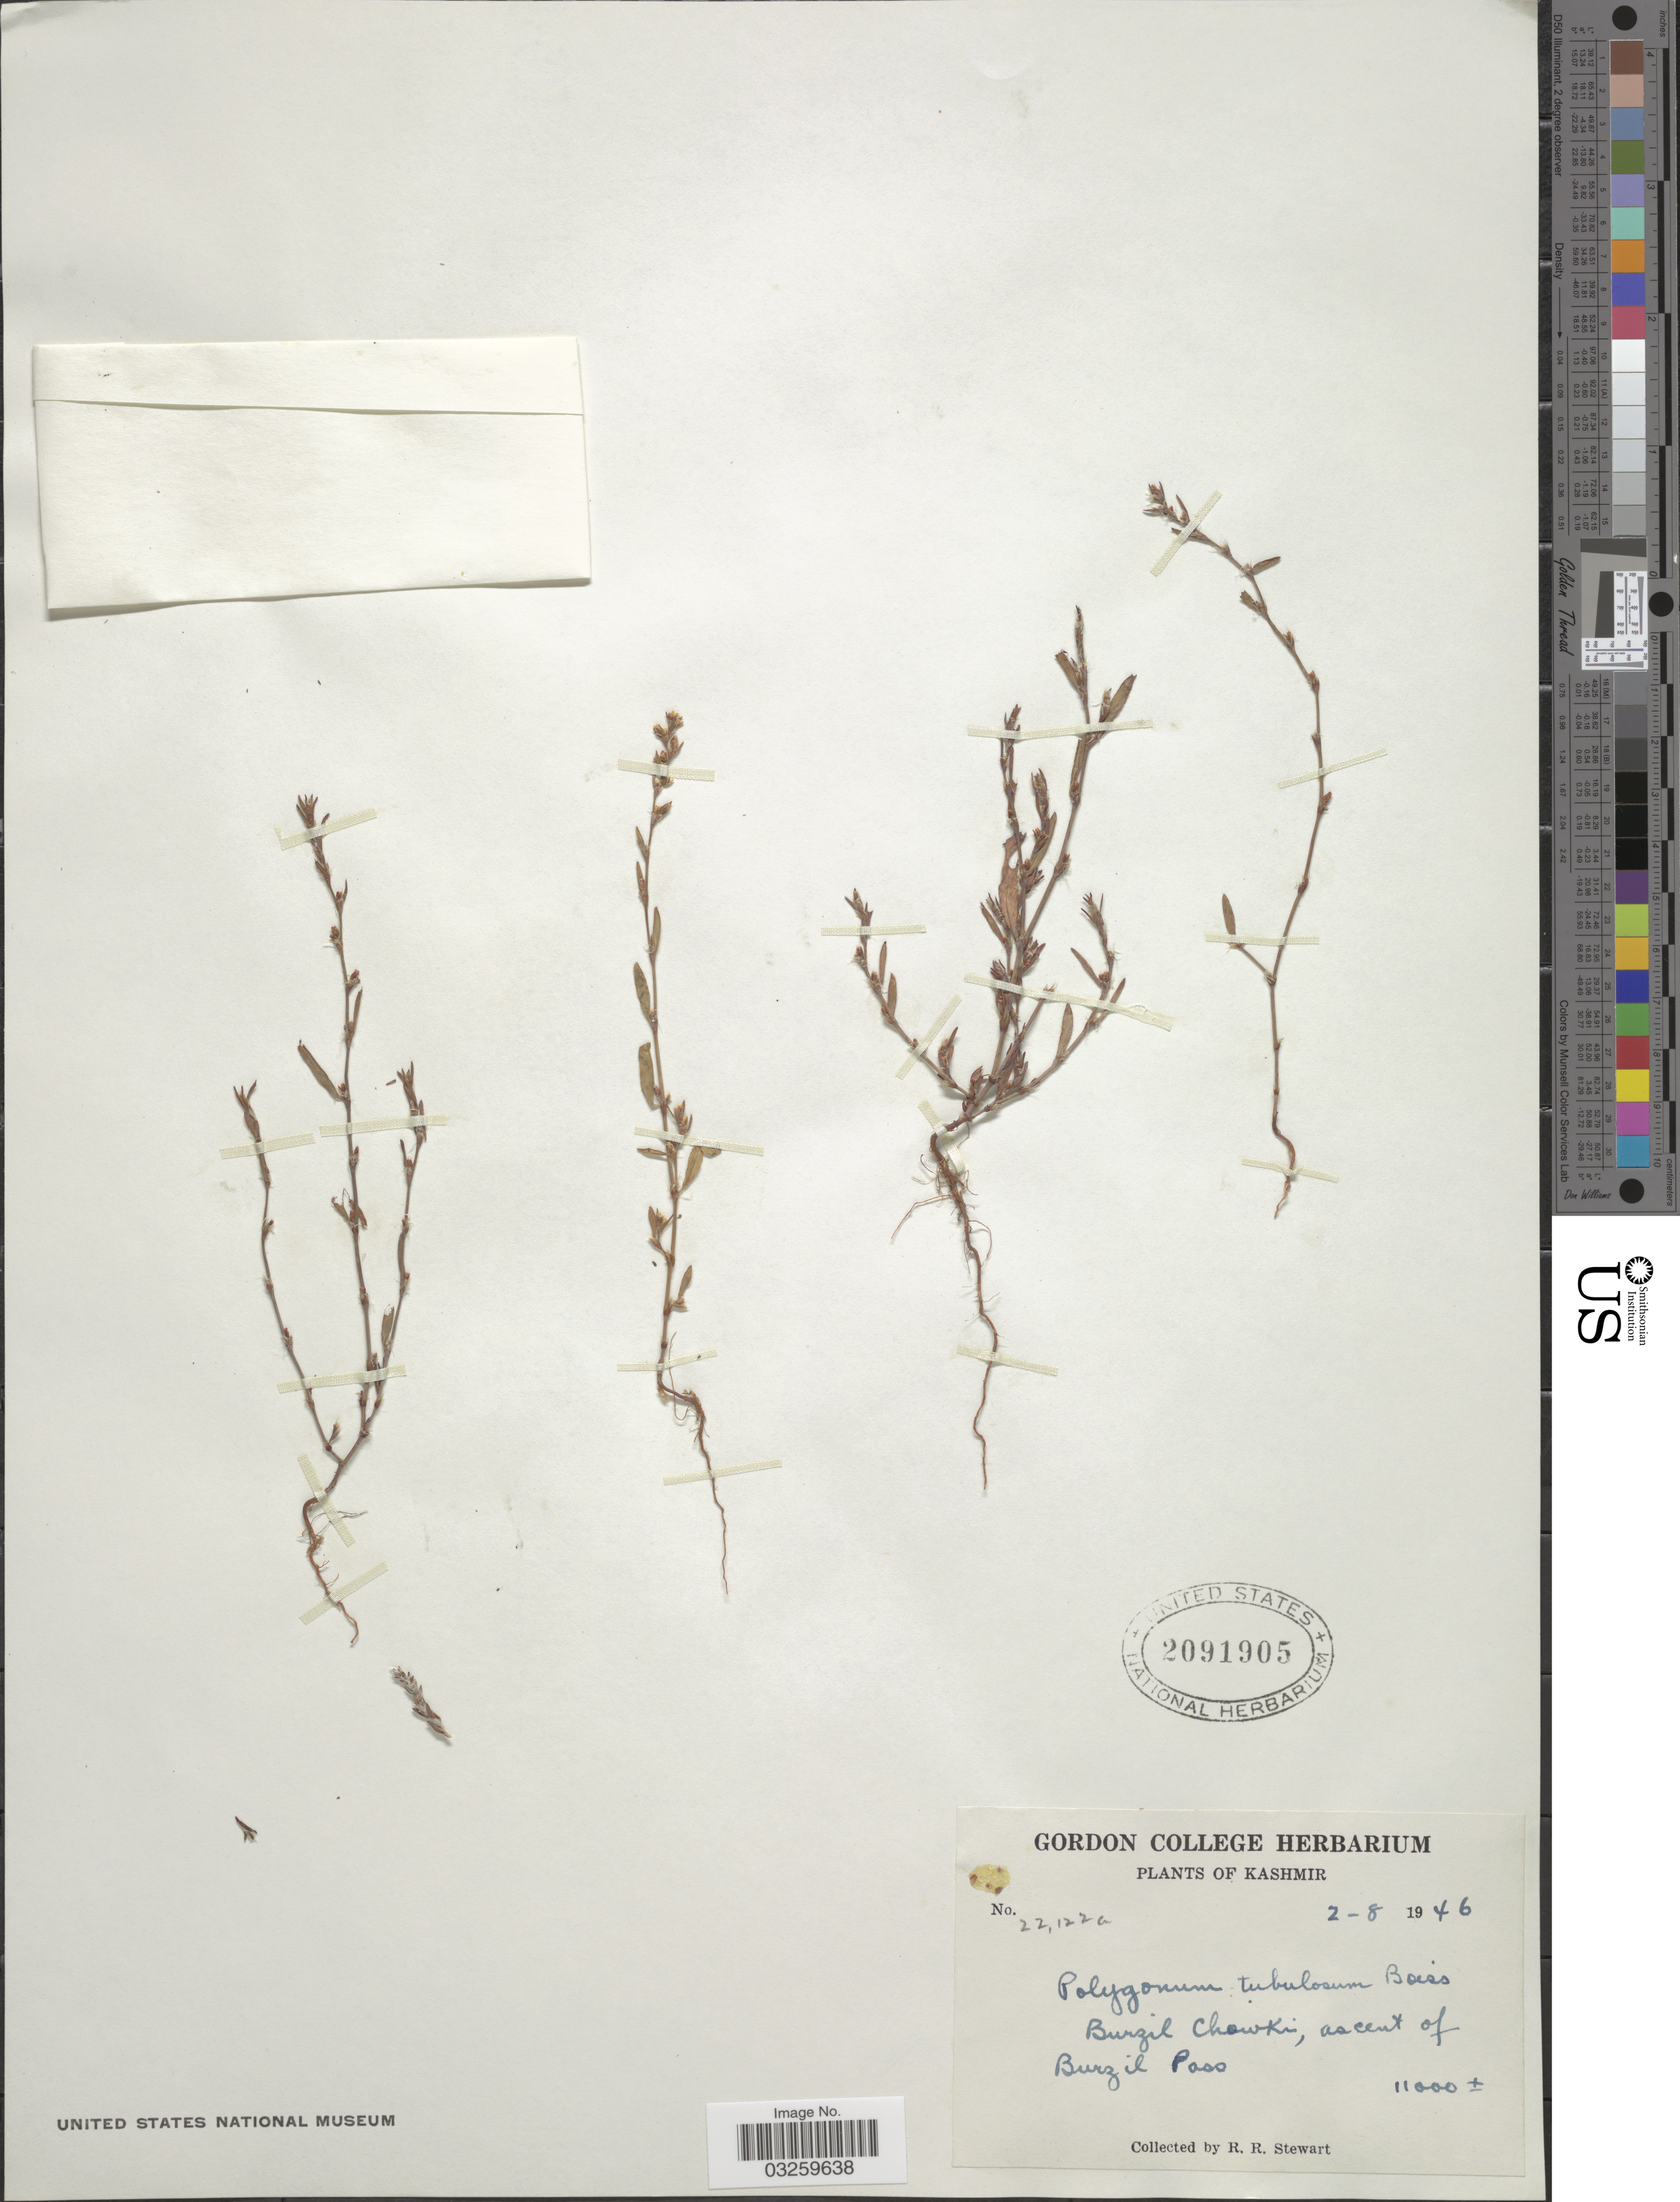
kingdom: Plantae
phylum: Tracheophyta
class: Magnoliopsida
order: Caryophyllales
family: Polygonaceae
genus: Polygonum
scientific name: Polygonum tubulosum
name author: Boiss.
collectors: R. Stewart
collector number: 22122a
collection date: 1946-08-02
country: India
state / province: Jammu and Kashmir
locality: Burzil Chowki, ascent of Burzil Pass.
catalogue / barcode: US 2091905